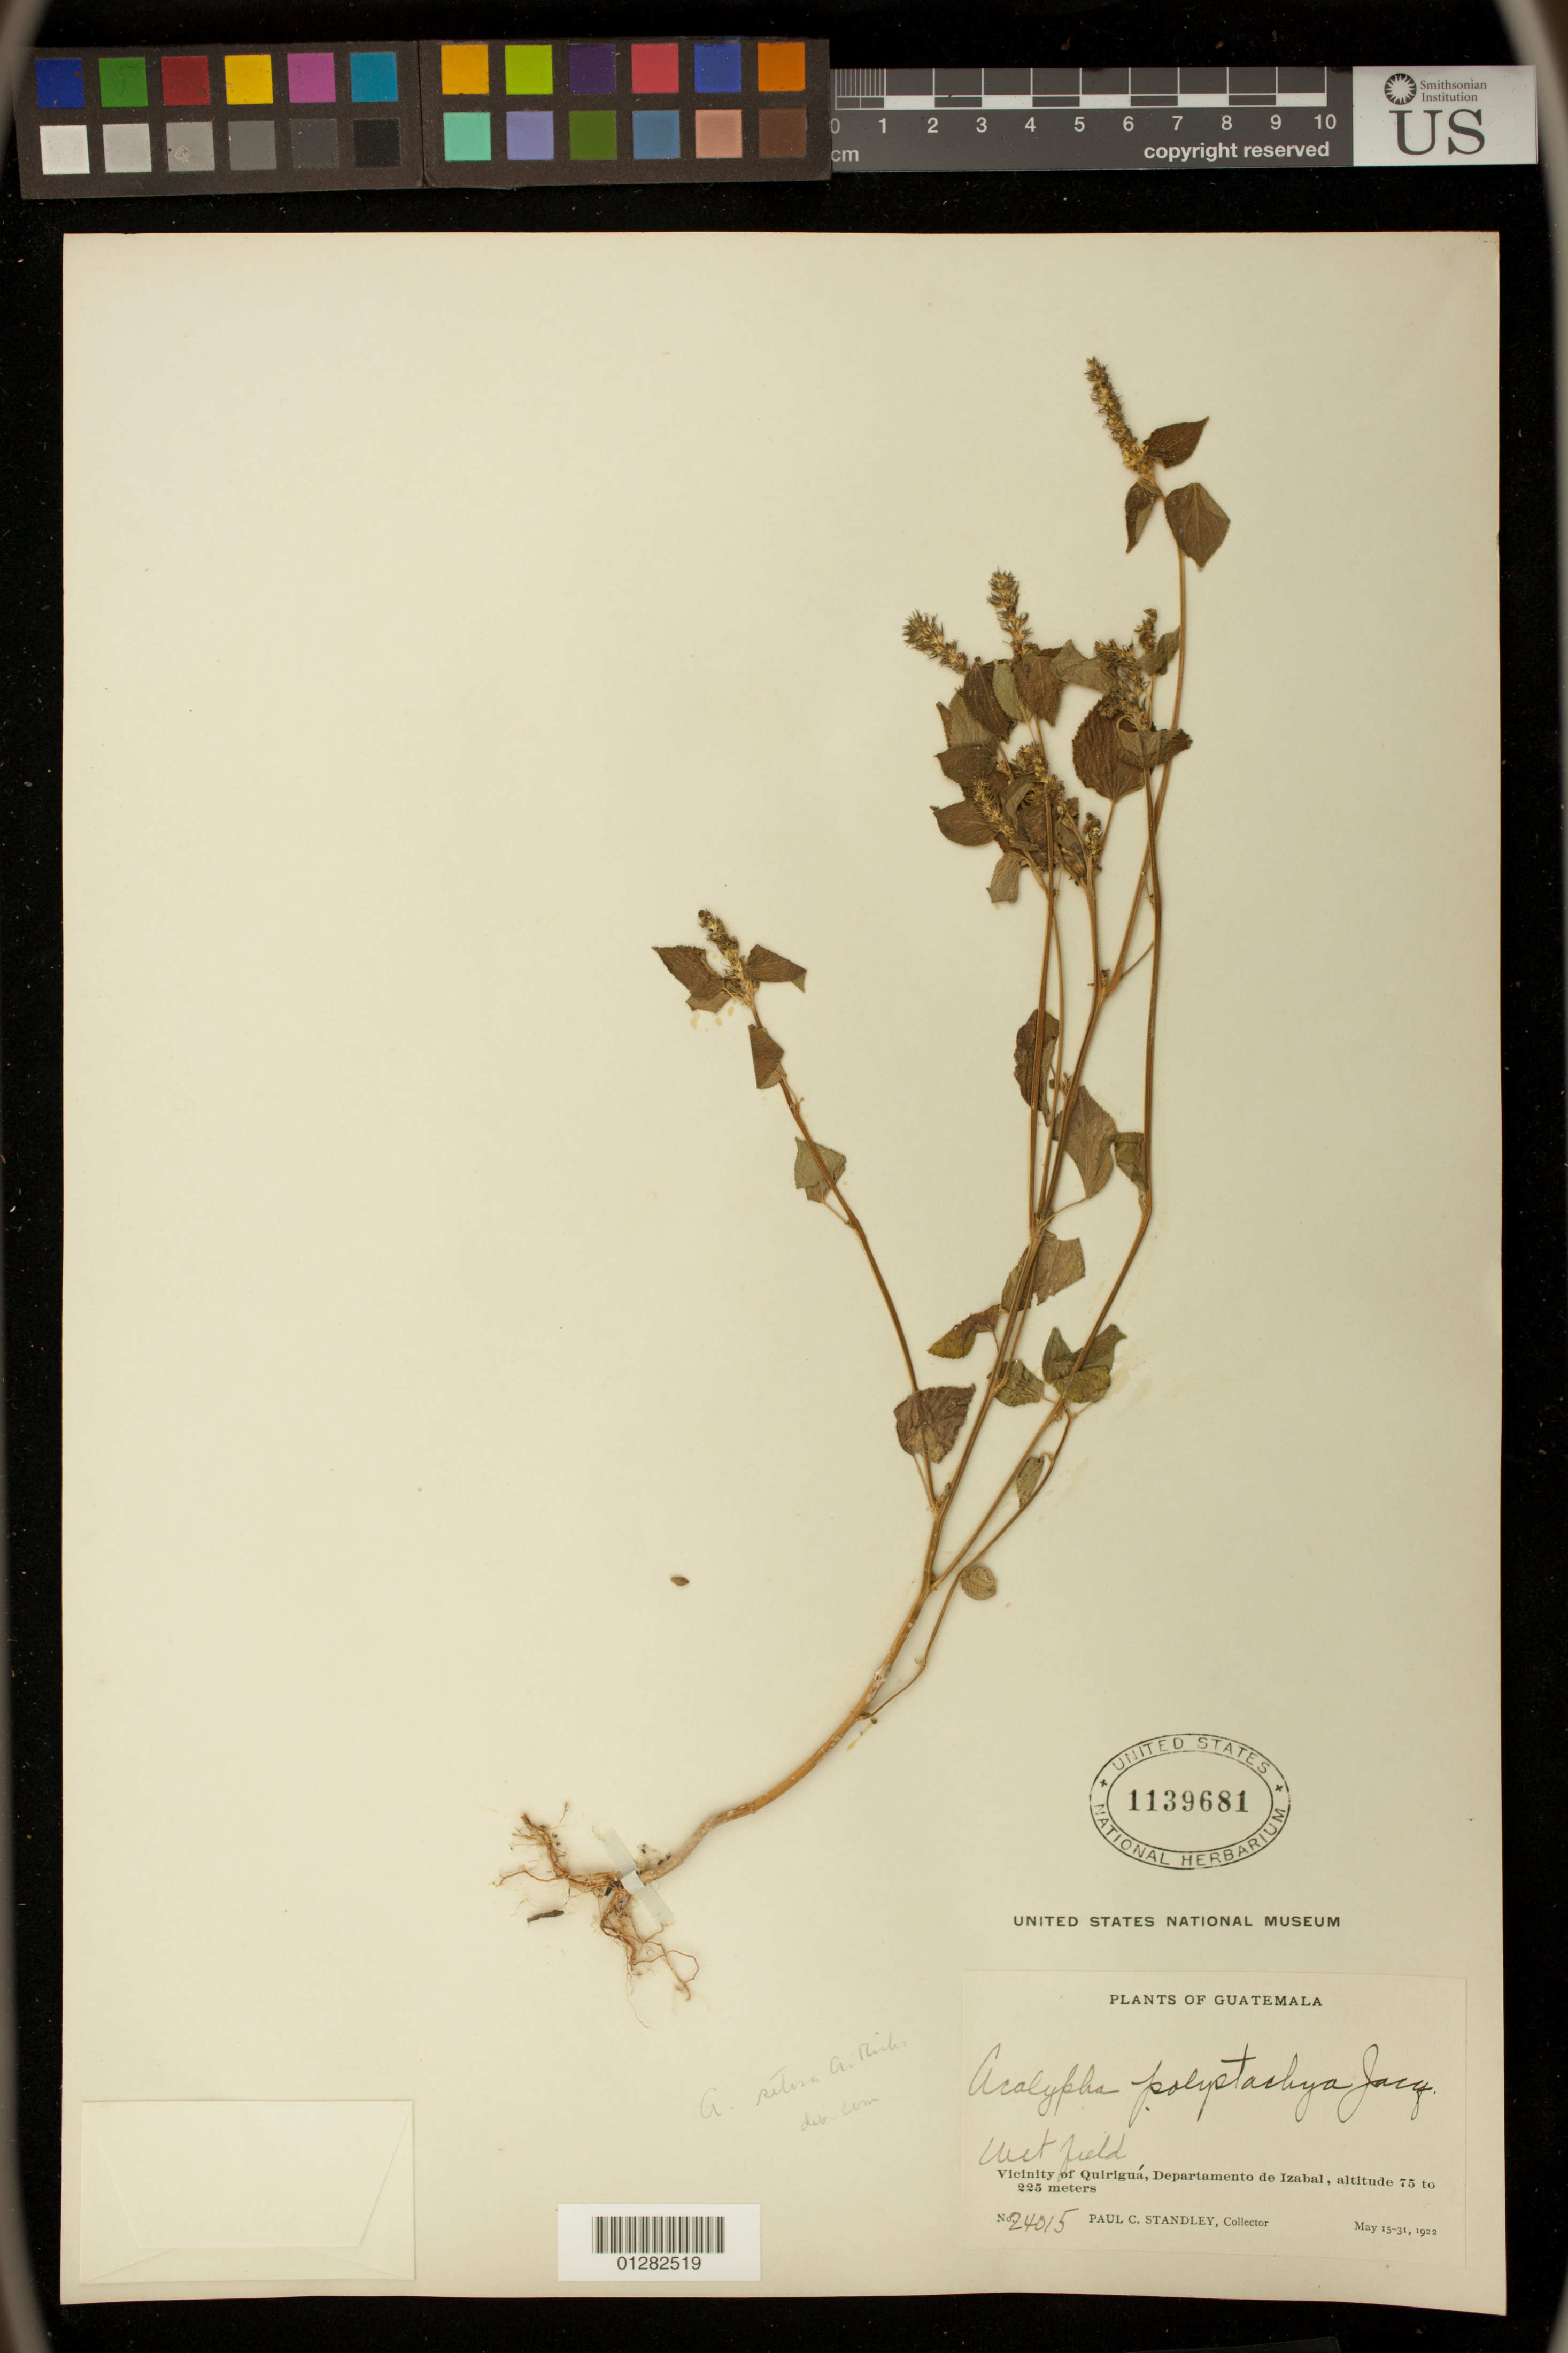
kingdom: Plantae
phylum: Tracheophyta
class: Magnoliopsida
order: Malpighiales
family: Euphorbiaceae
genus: Acalypha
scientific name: Acalypha setosa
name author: A. Rich.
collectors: J. N. Rose & R. Hay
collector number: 24015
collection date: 1922-05-15/1922-05-31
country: Guatemala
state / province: Izabal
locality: Vicinity of Quirigua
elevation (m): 75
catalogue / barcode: US 1139681